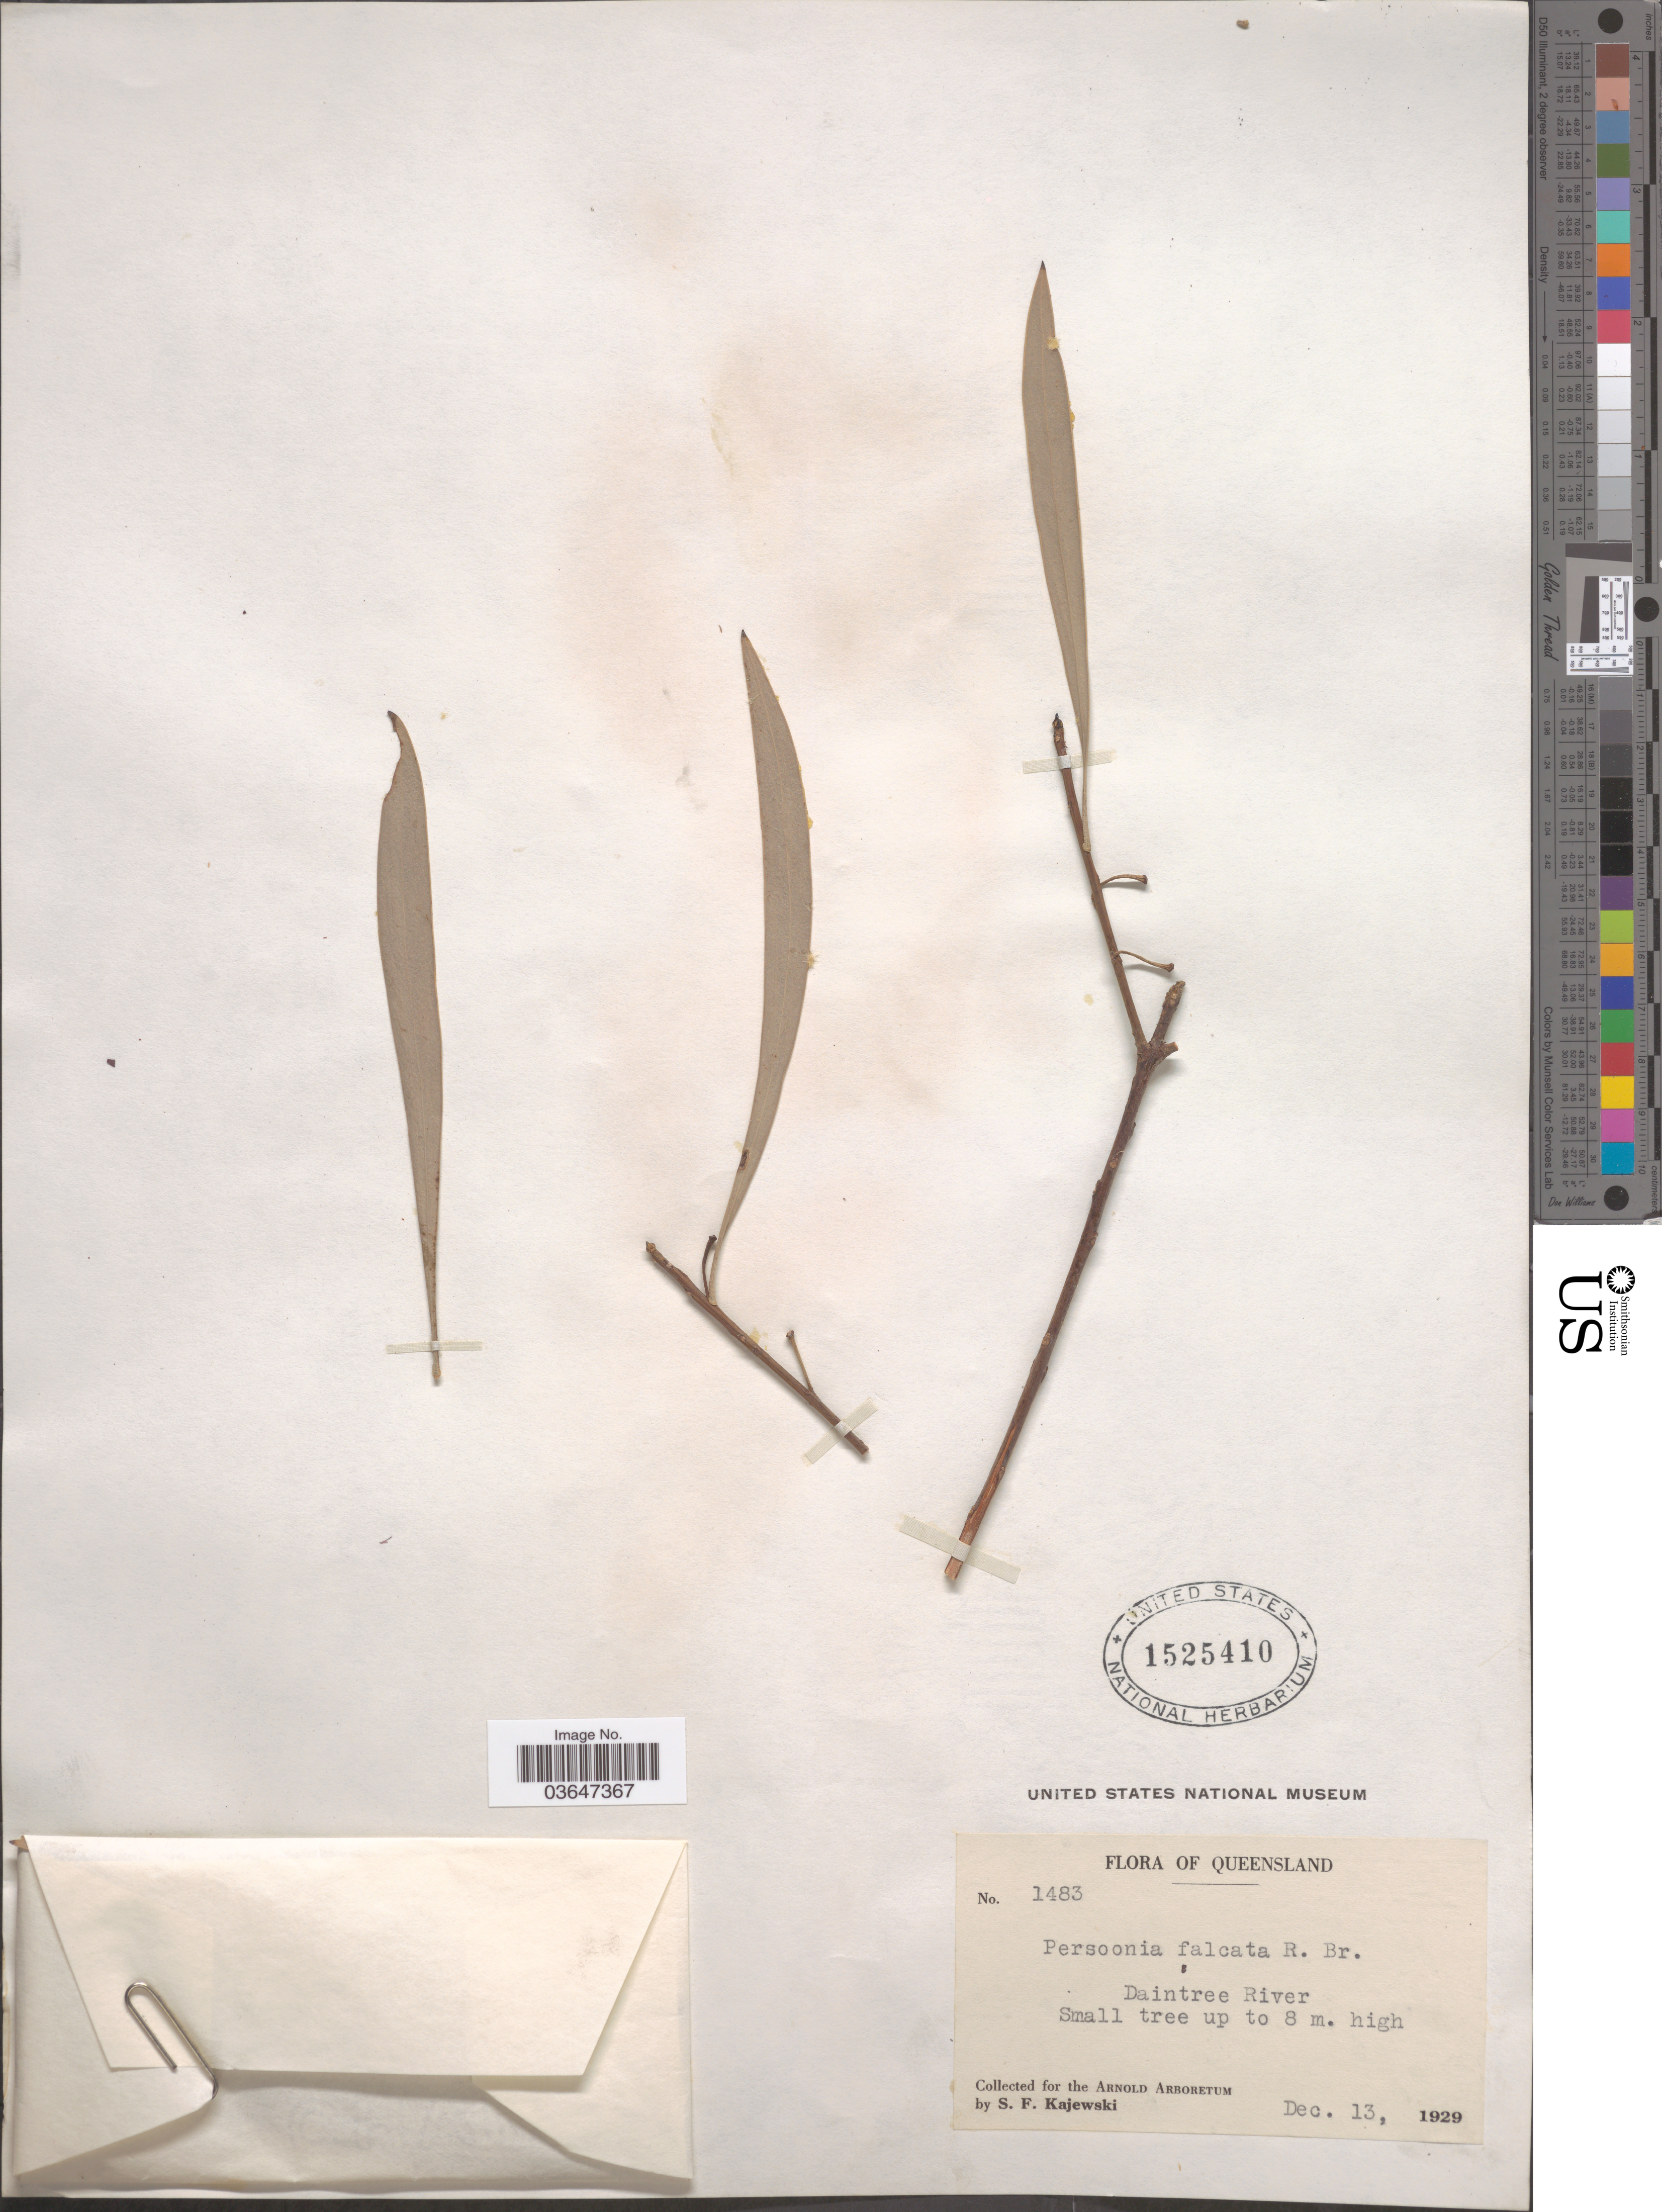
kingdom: Plantae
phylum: Tracheophyta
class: Magnoliopsida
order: Proteales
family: Proteaceae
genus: Persoonia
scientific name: Persoonia falcata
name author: R. Br.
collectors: S. Kajewski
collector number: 1483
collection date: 1929-12-13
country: Australia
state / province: Queensland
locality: Daintree River.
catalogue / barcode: US 1525410